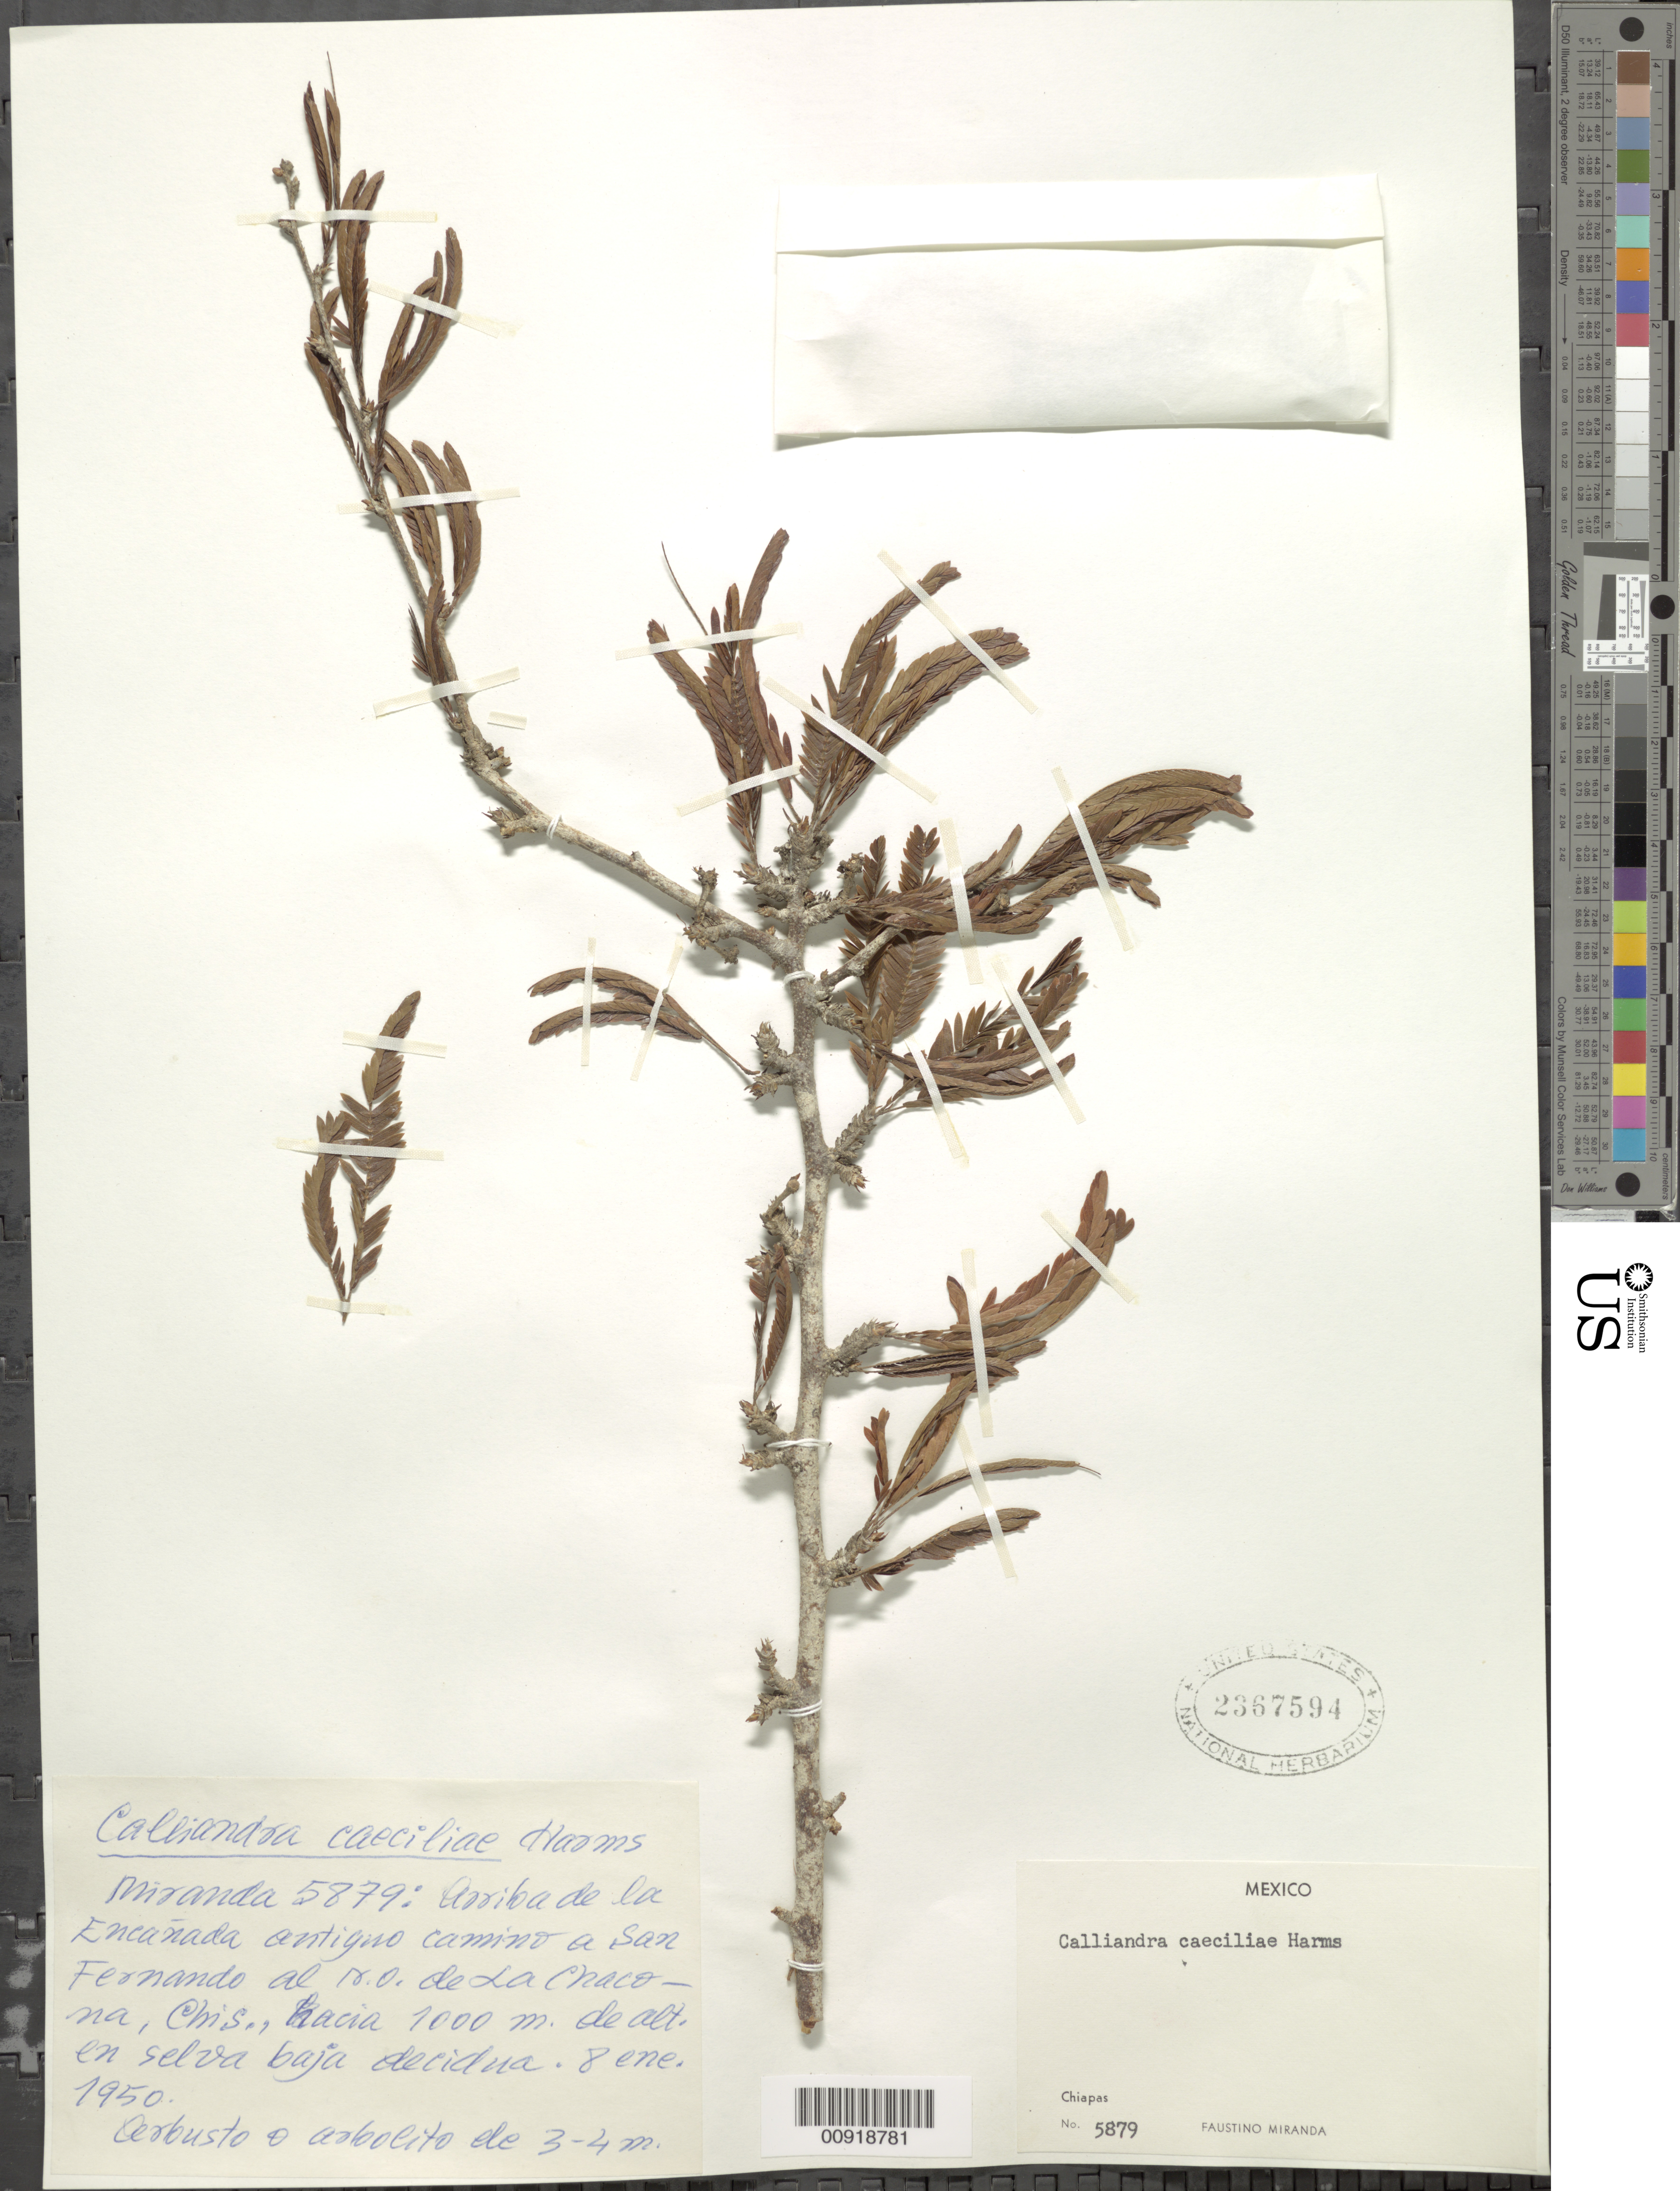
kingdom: Plantae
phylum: Tracheophyta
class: Magnoliopsida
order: Fabales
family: Fabaceae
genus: Calliandra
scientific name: Calliandra caeciliae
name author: Harms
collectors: Miranda G., F.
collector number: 5879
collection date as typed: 08 Jan 1950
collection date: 1950-01-08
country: Mexico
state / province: Chiapas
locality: Arriba de la Encañada antiguo camino a San Fernando al N.O. de La Chacona, Chiapas.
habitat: En selva baja decidua.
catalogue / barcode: US 2367594